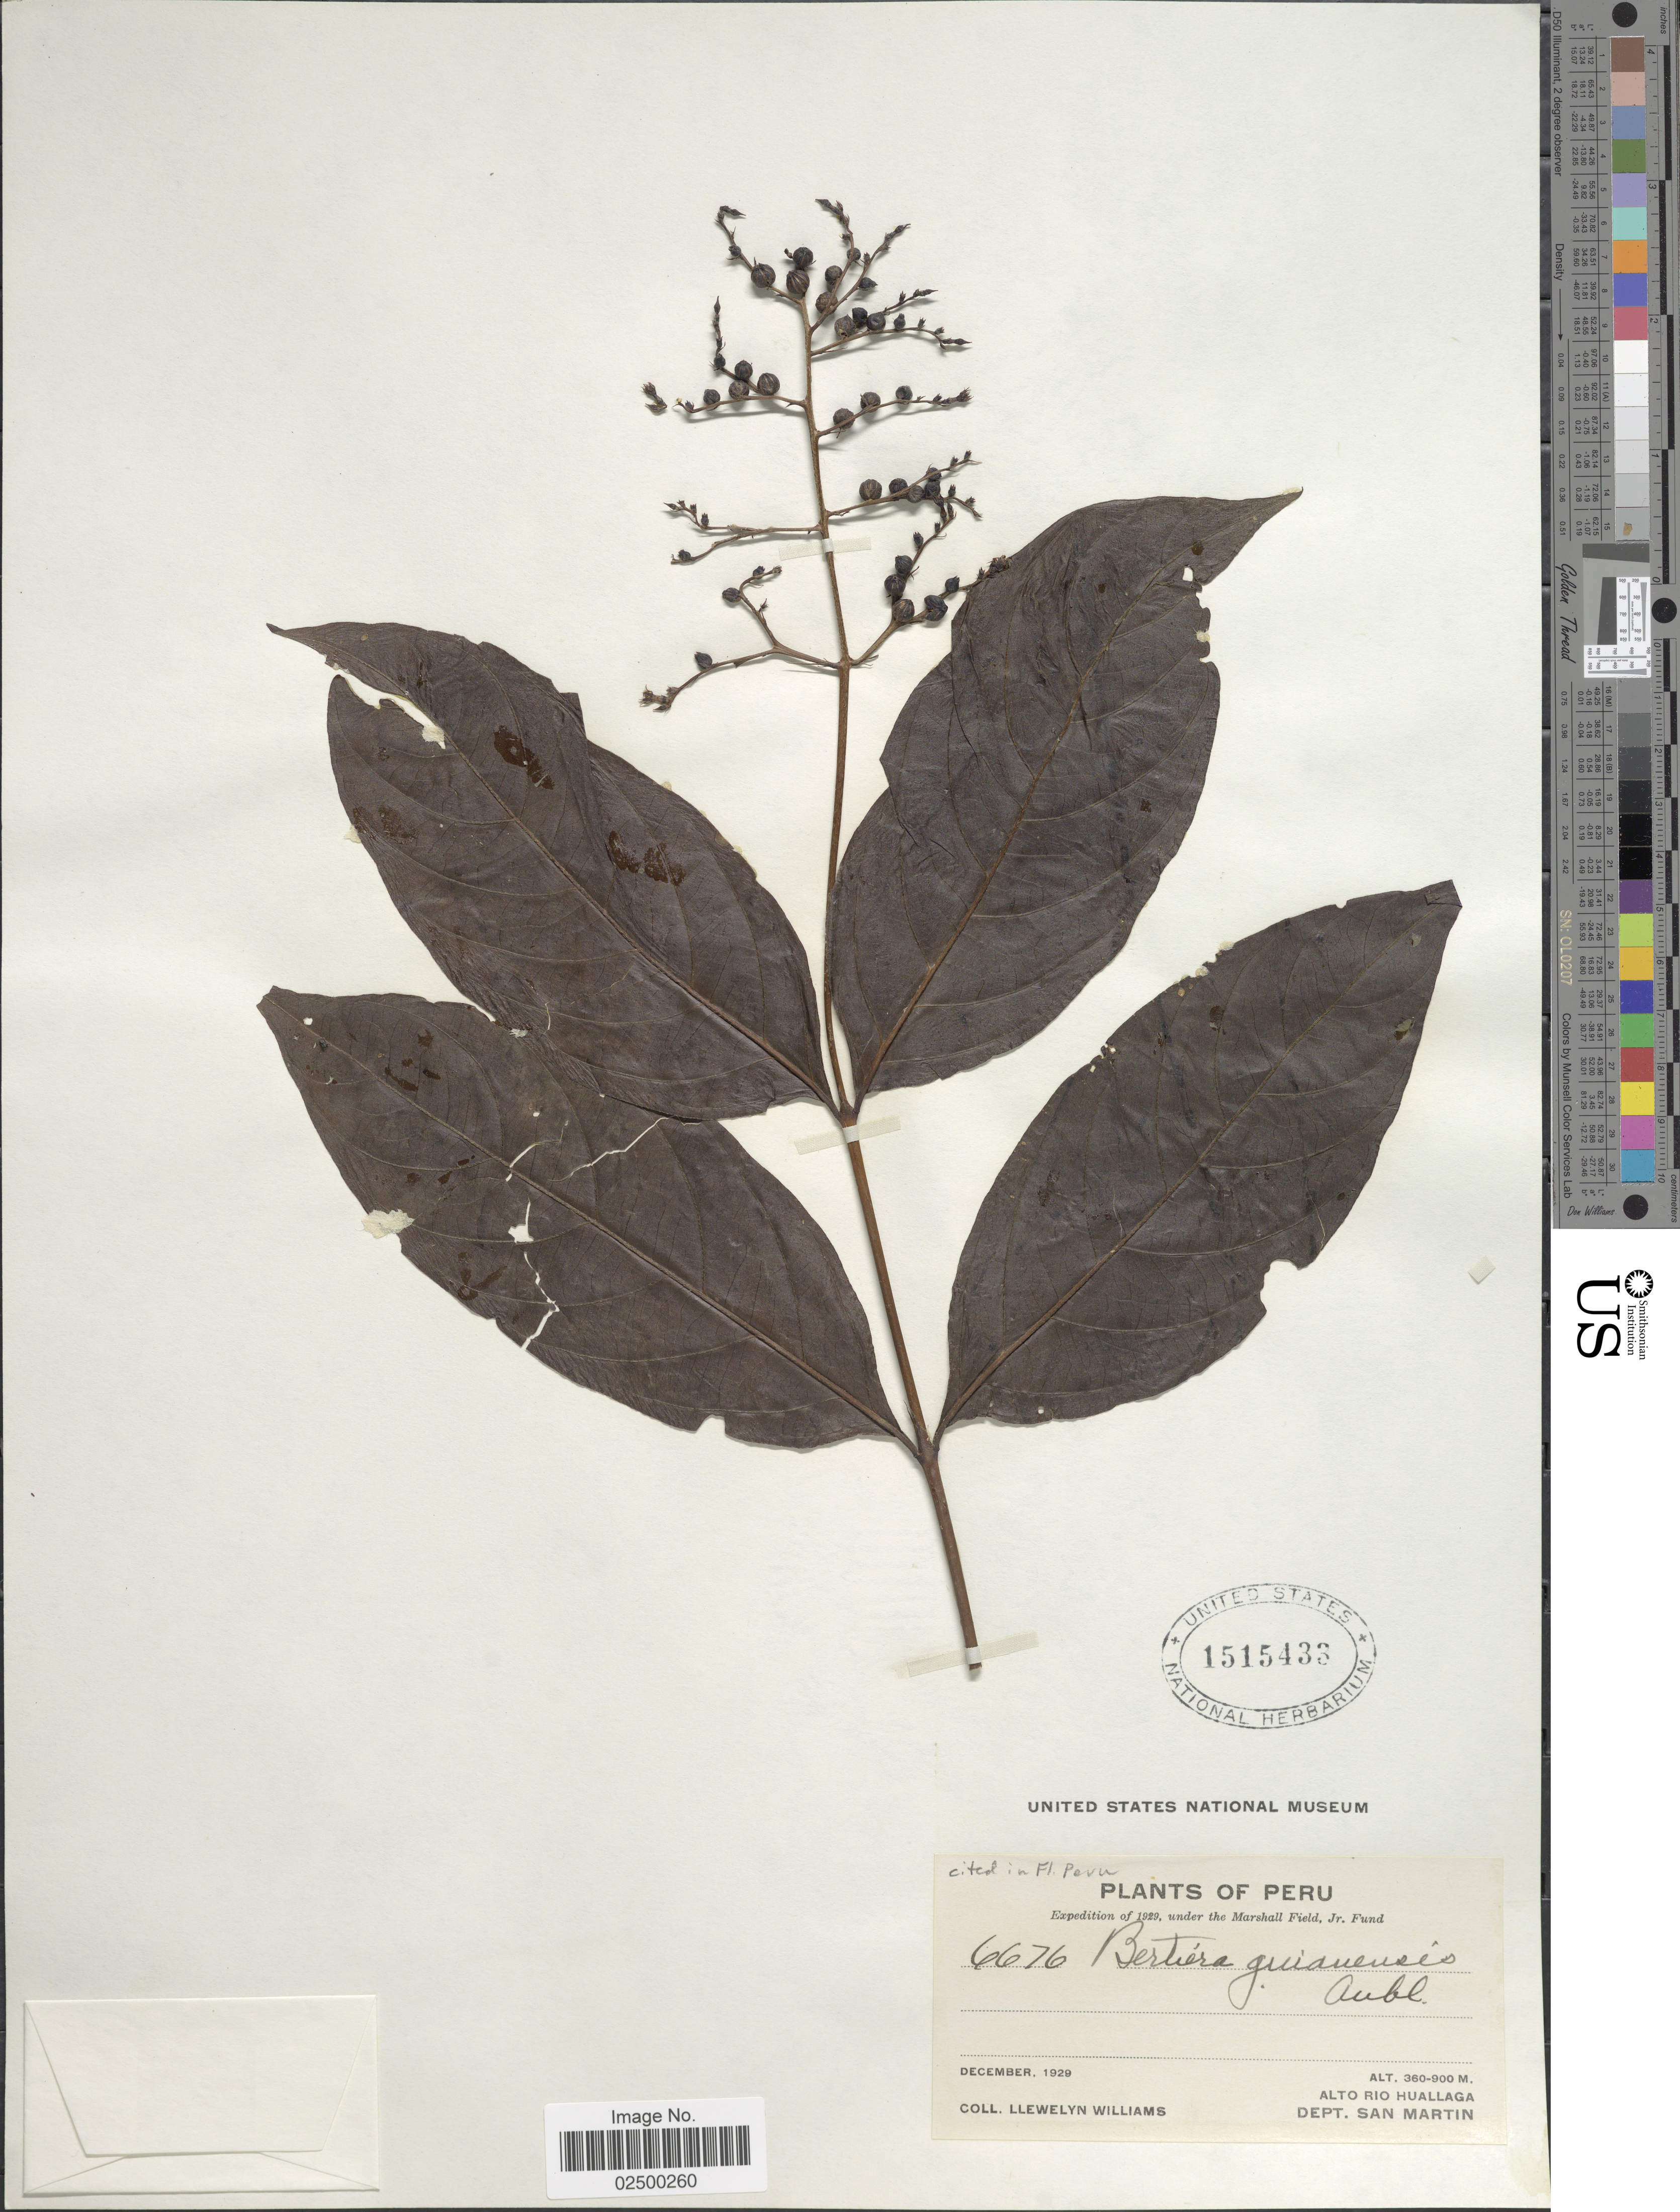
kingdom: Plantae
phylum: Tracheophyta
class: Magnoliopsida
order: Gentianales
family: Rubiaceae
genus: Bertiera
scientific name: Bertiera guianensis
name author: Aubl.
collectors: Ll. Williams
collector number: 6676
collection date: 1929-12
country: Peru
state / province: San Martín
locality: Alto Rio Huallaga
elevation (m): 360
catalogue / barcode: US 1515433